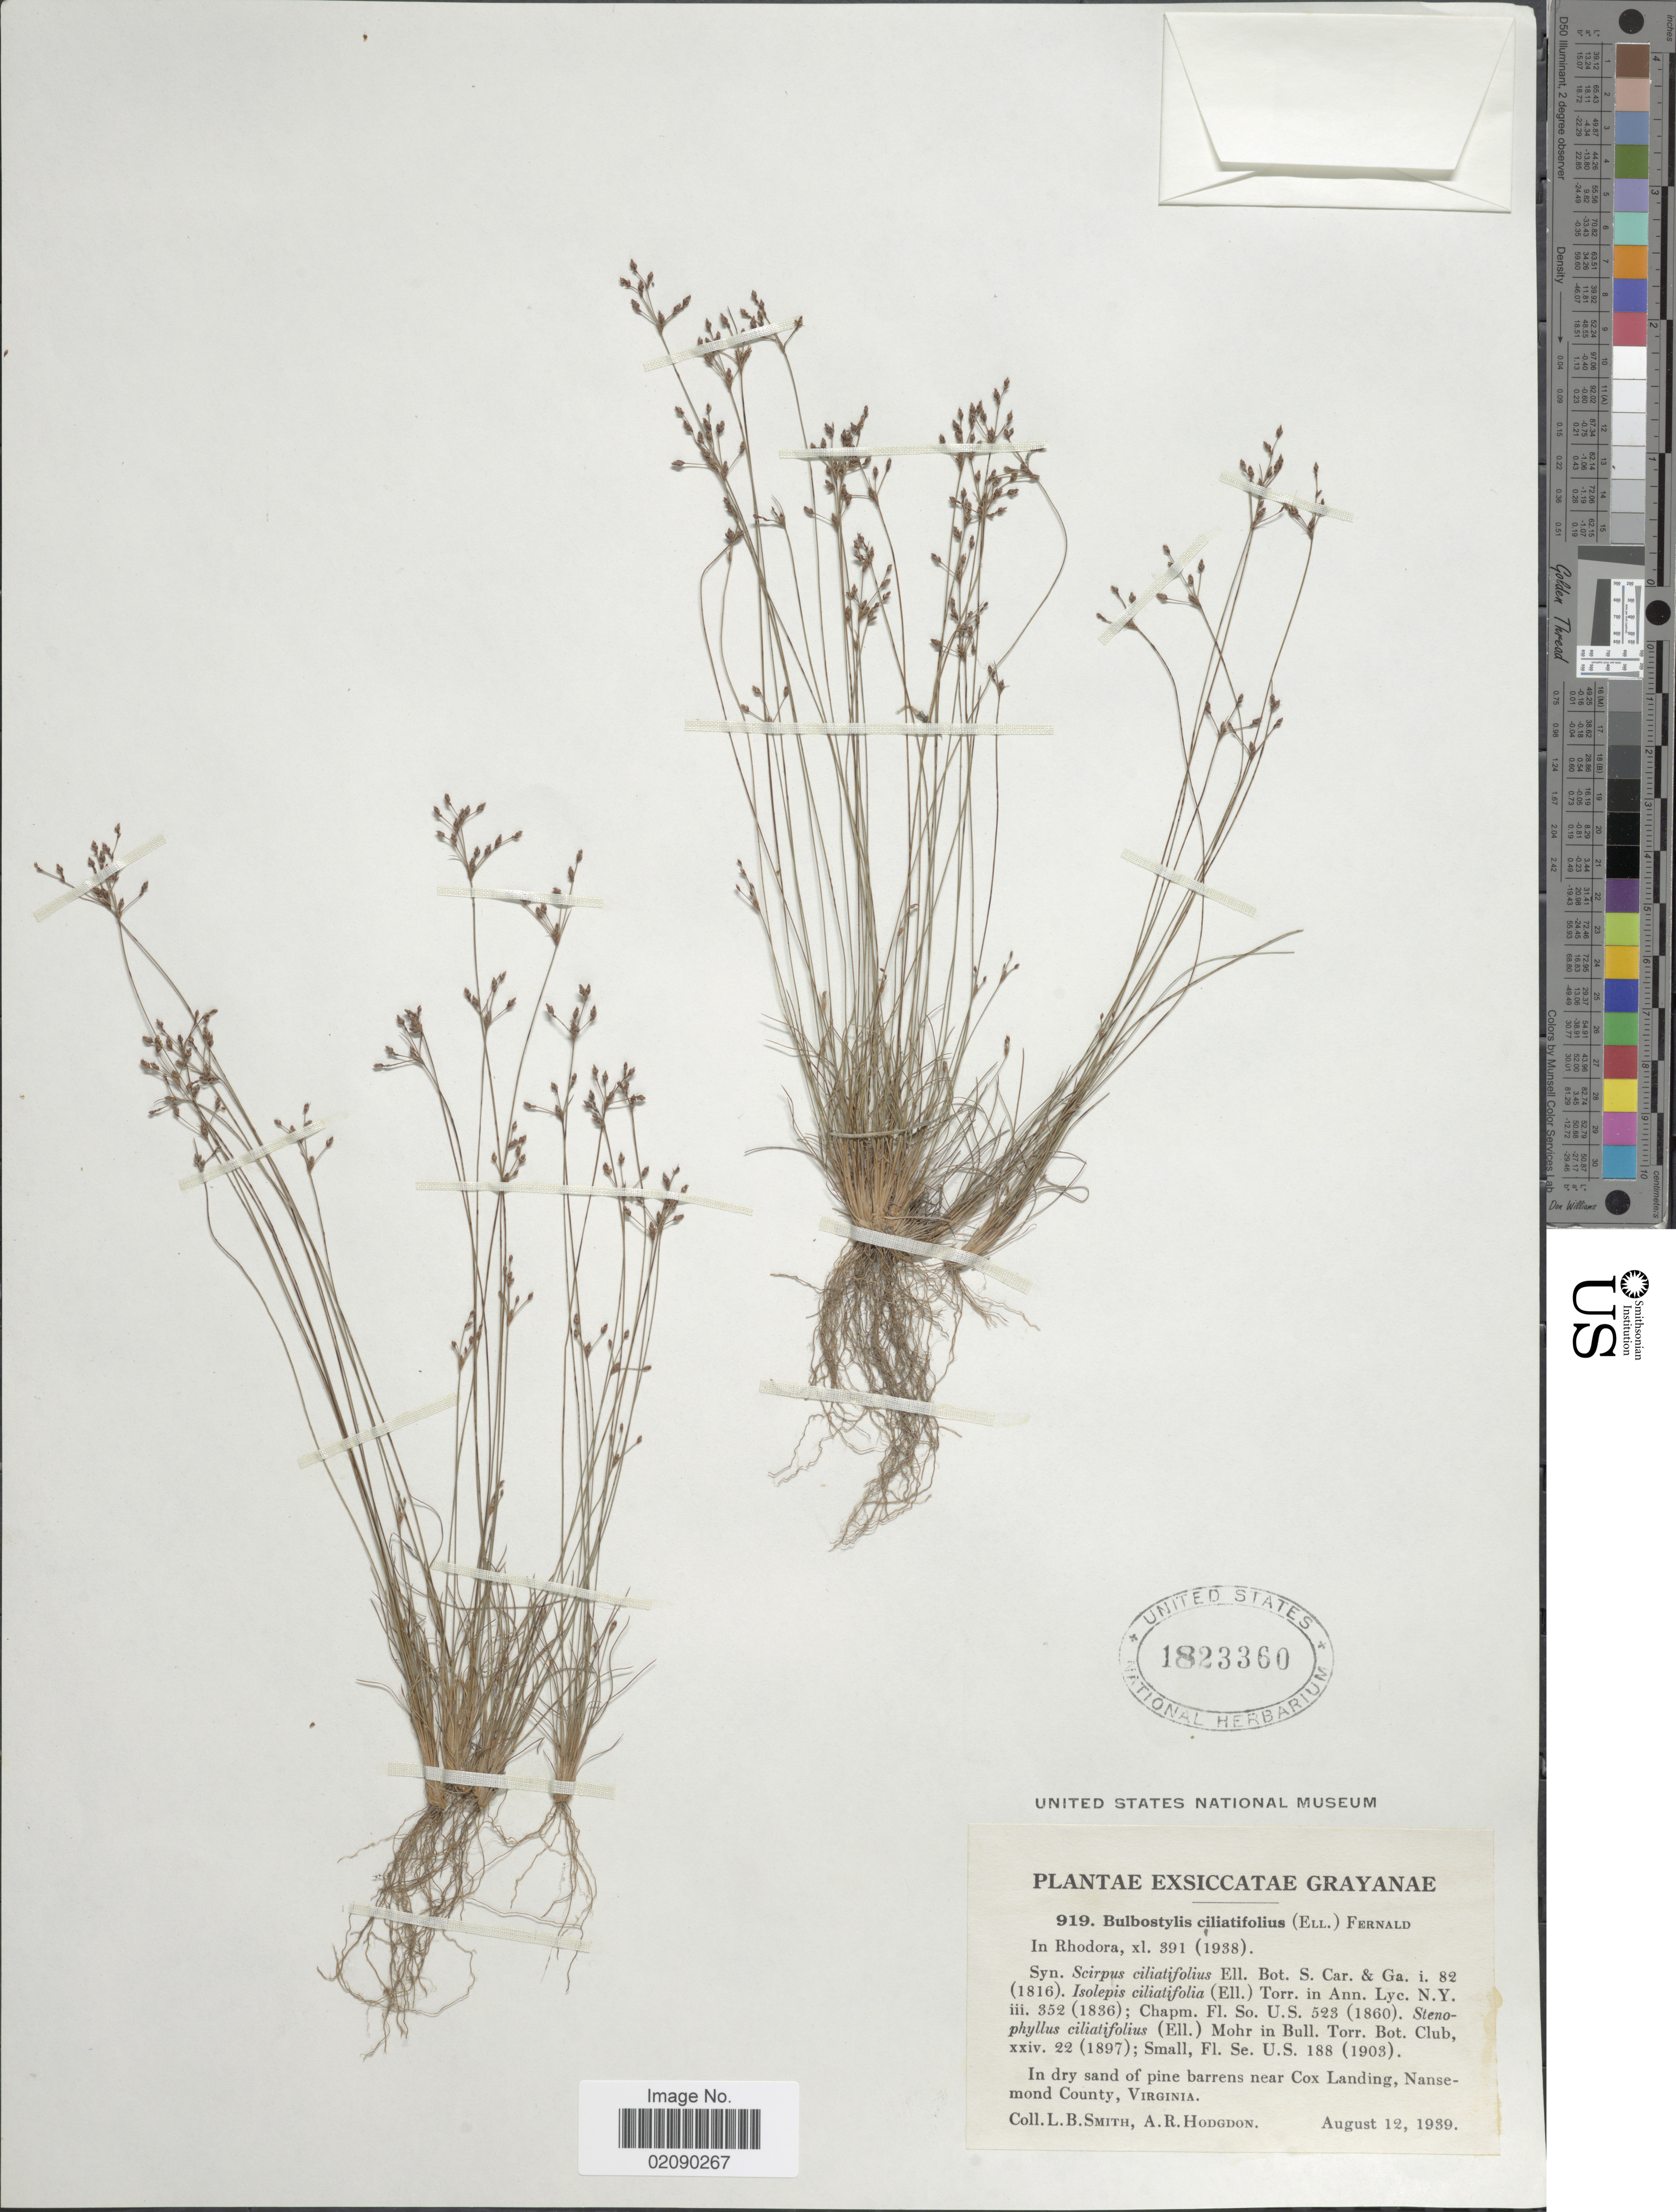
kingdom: Plantae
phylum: Tracheophyta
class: Liliopsida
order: Poales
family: Cyperaceae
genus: Bulbostylis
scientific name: Bulbostylis ciliatifolia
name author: (Elliott) Fernald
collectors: L. Smith & A. R. Hodgdon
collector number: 919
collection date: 1939-08-12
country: United States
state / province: Virginia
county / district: City of Suffolk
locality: Near Cox Landing, Nansemond County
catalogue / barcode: US 1823360